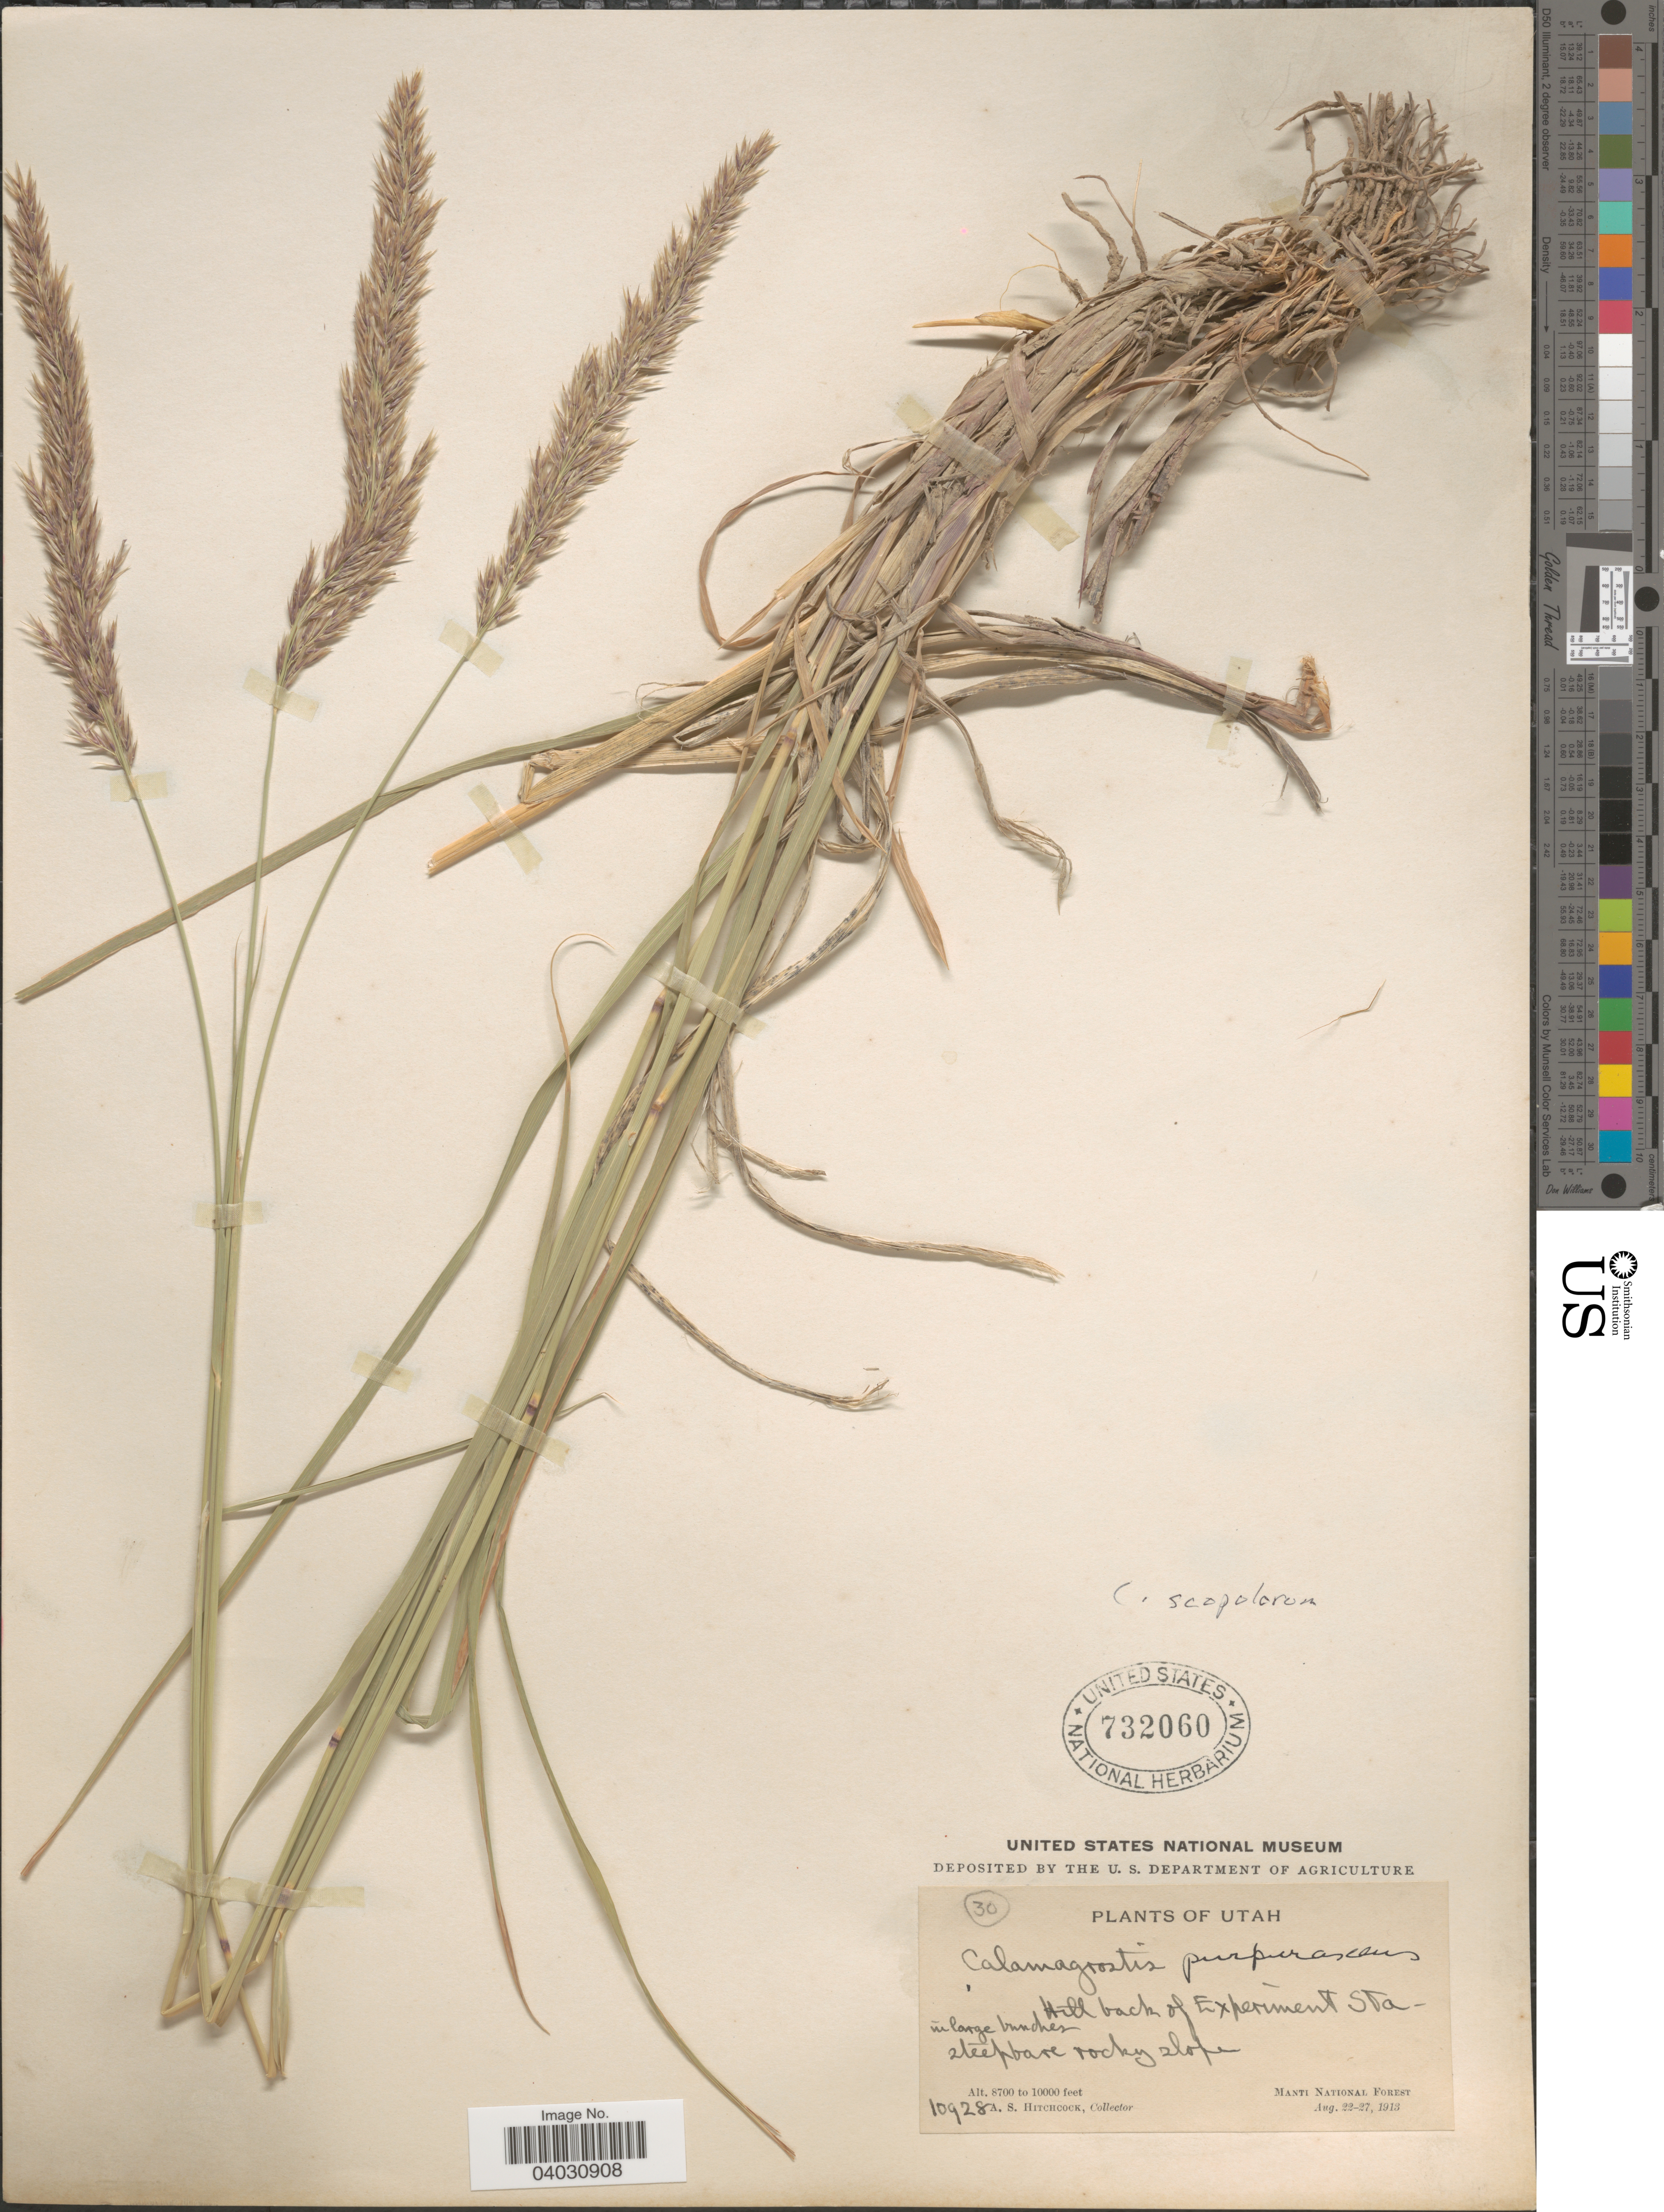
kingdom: Plantae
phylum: Tracheophyta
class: Liliopsida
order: Poales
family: Poaceae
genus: Calamagrostis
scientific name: Calamagrostis scopulorum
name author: M.E. Jones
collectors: A. S. Hitchcock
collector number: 10928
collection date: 1913-08-22/1913-08-27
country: United States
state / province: Utah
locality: Hill back of Experiment Sta., in large branches. Manti National Forest.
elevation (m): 2652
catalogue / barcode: US 732060